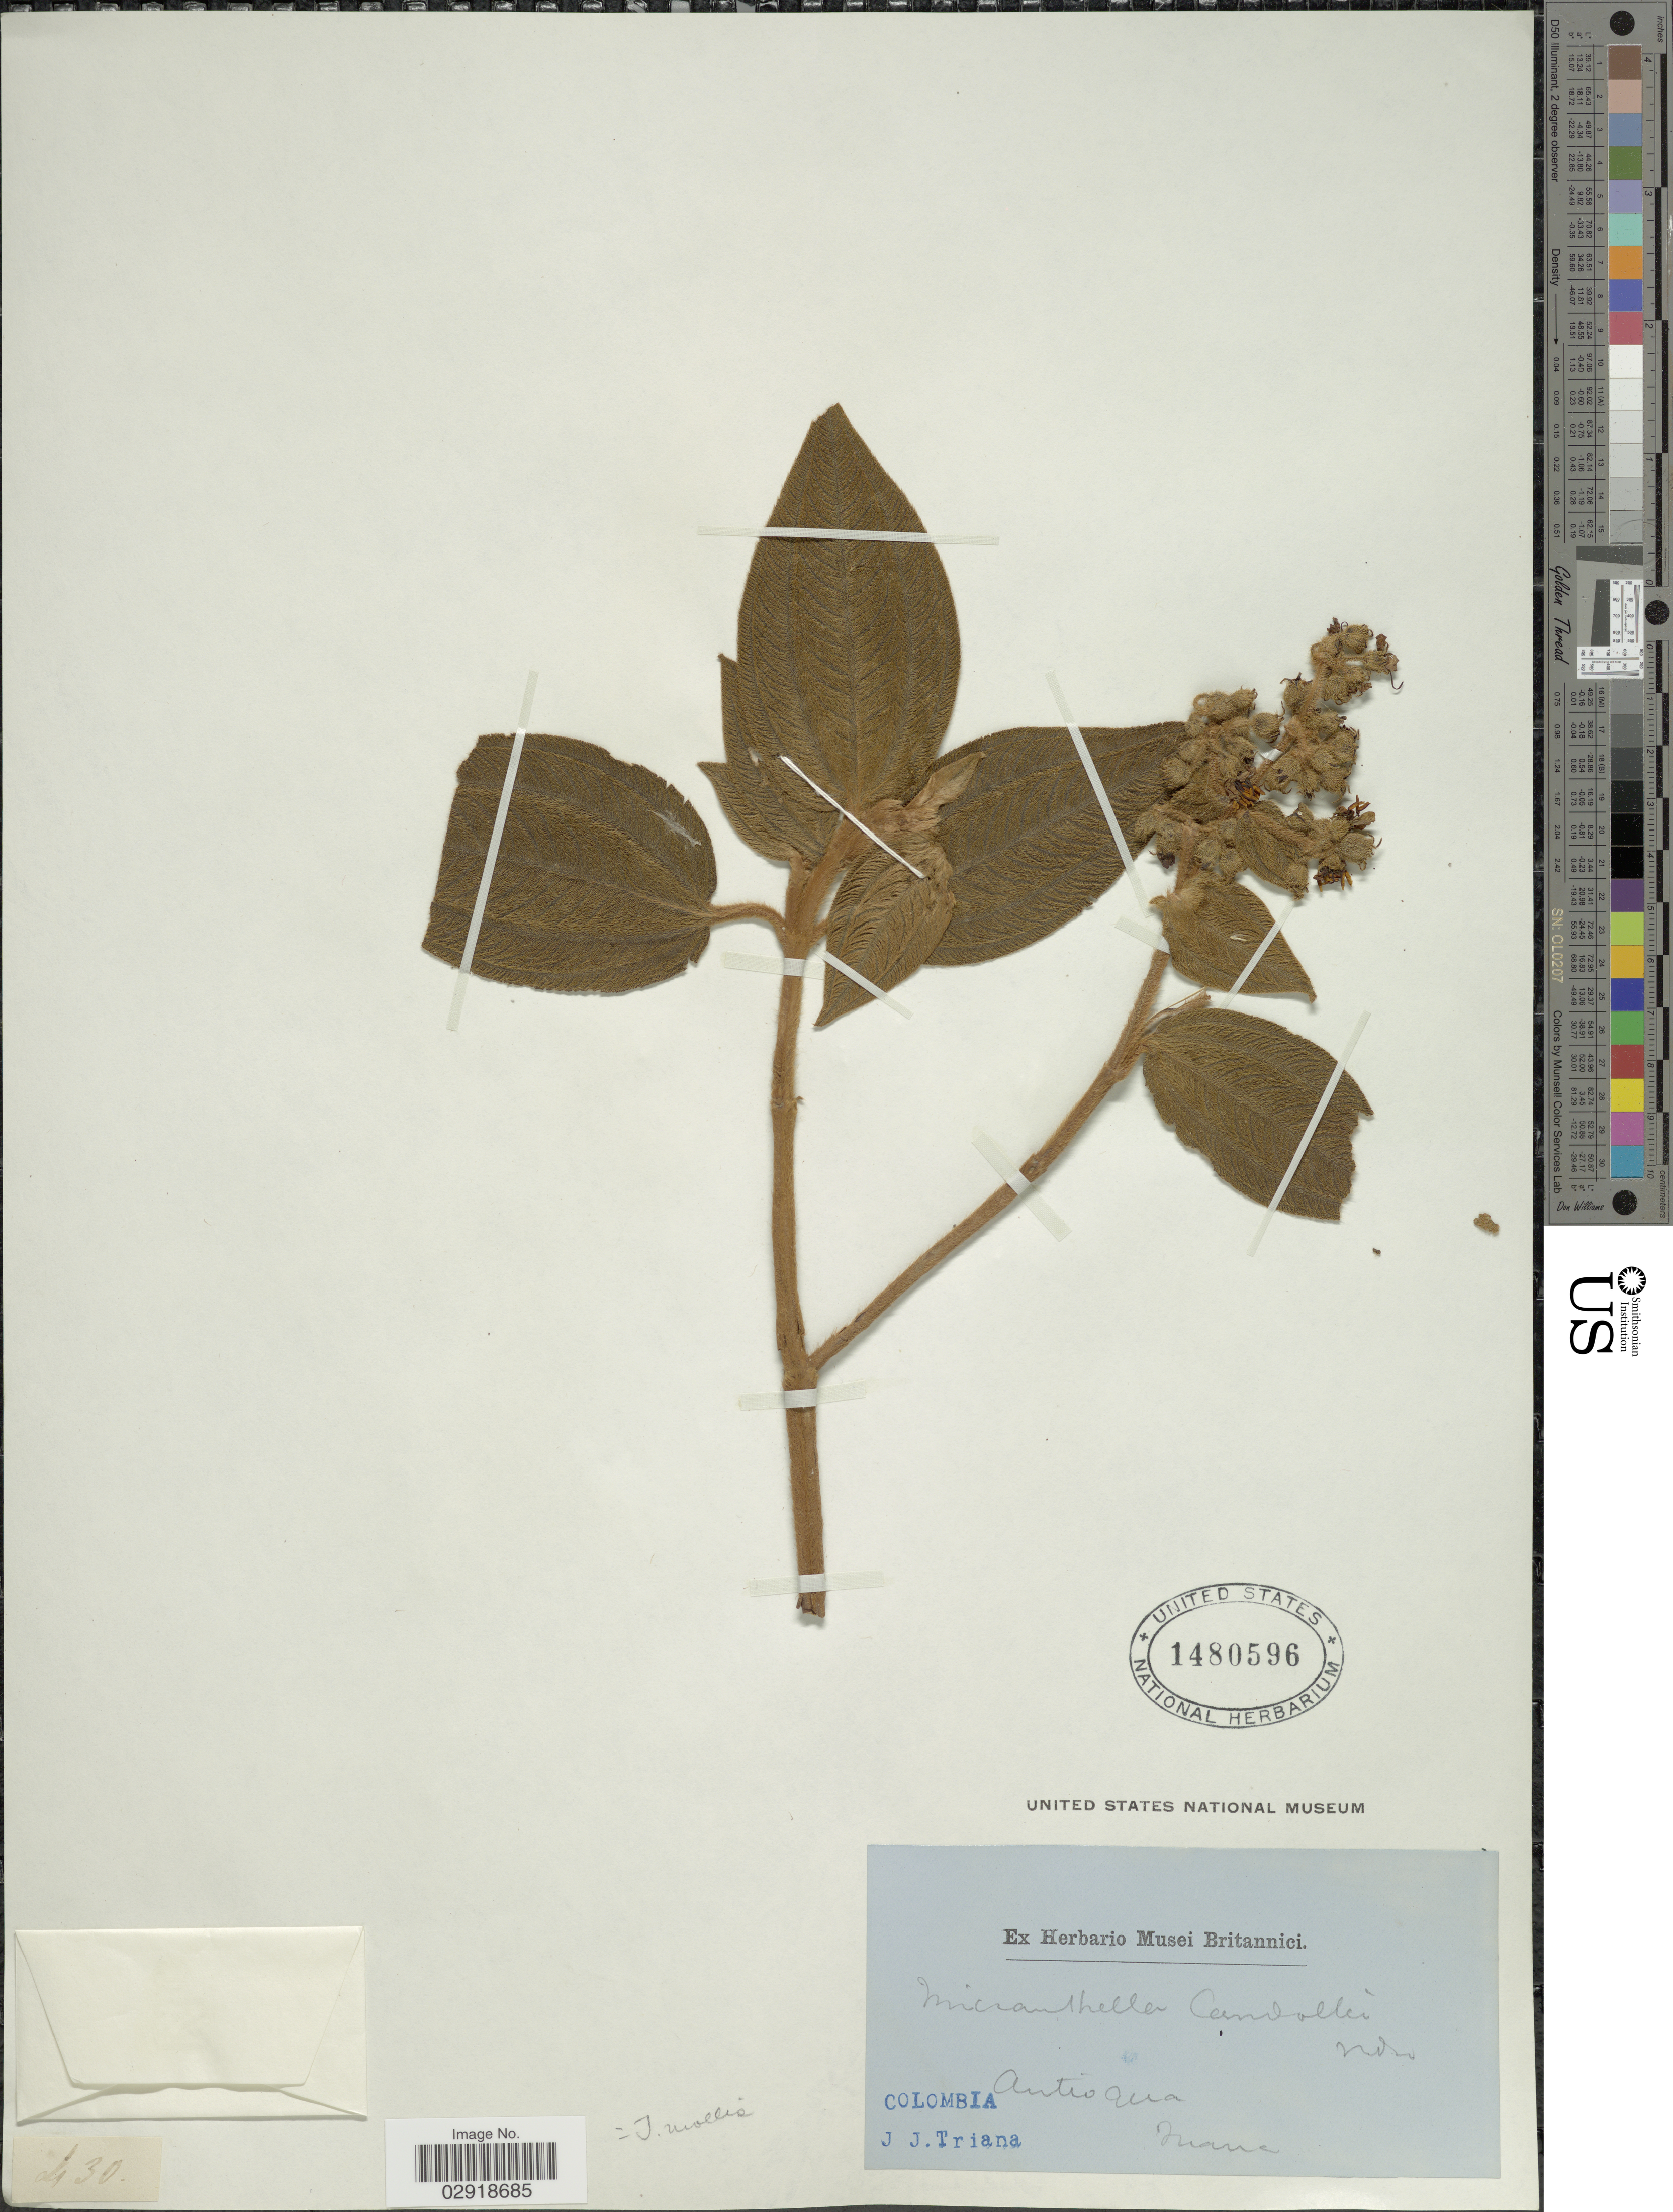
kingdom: Plantae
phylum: Tracheophyta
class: Magnoliopsida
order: Myrtales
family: Melastomataceae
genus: Chaetogastra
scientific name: Chaetogastra mollis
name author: (Bonpl.) DC.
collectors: J. J. Triana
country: Colombia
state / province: Antioquia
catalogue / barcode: US 1480596